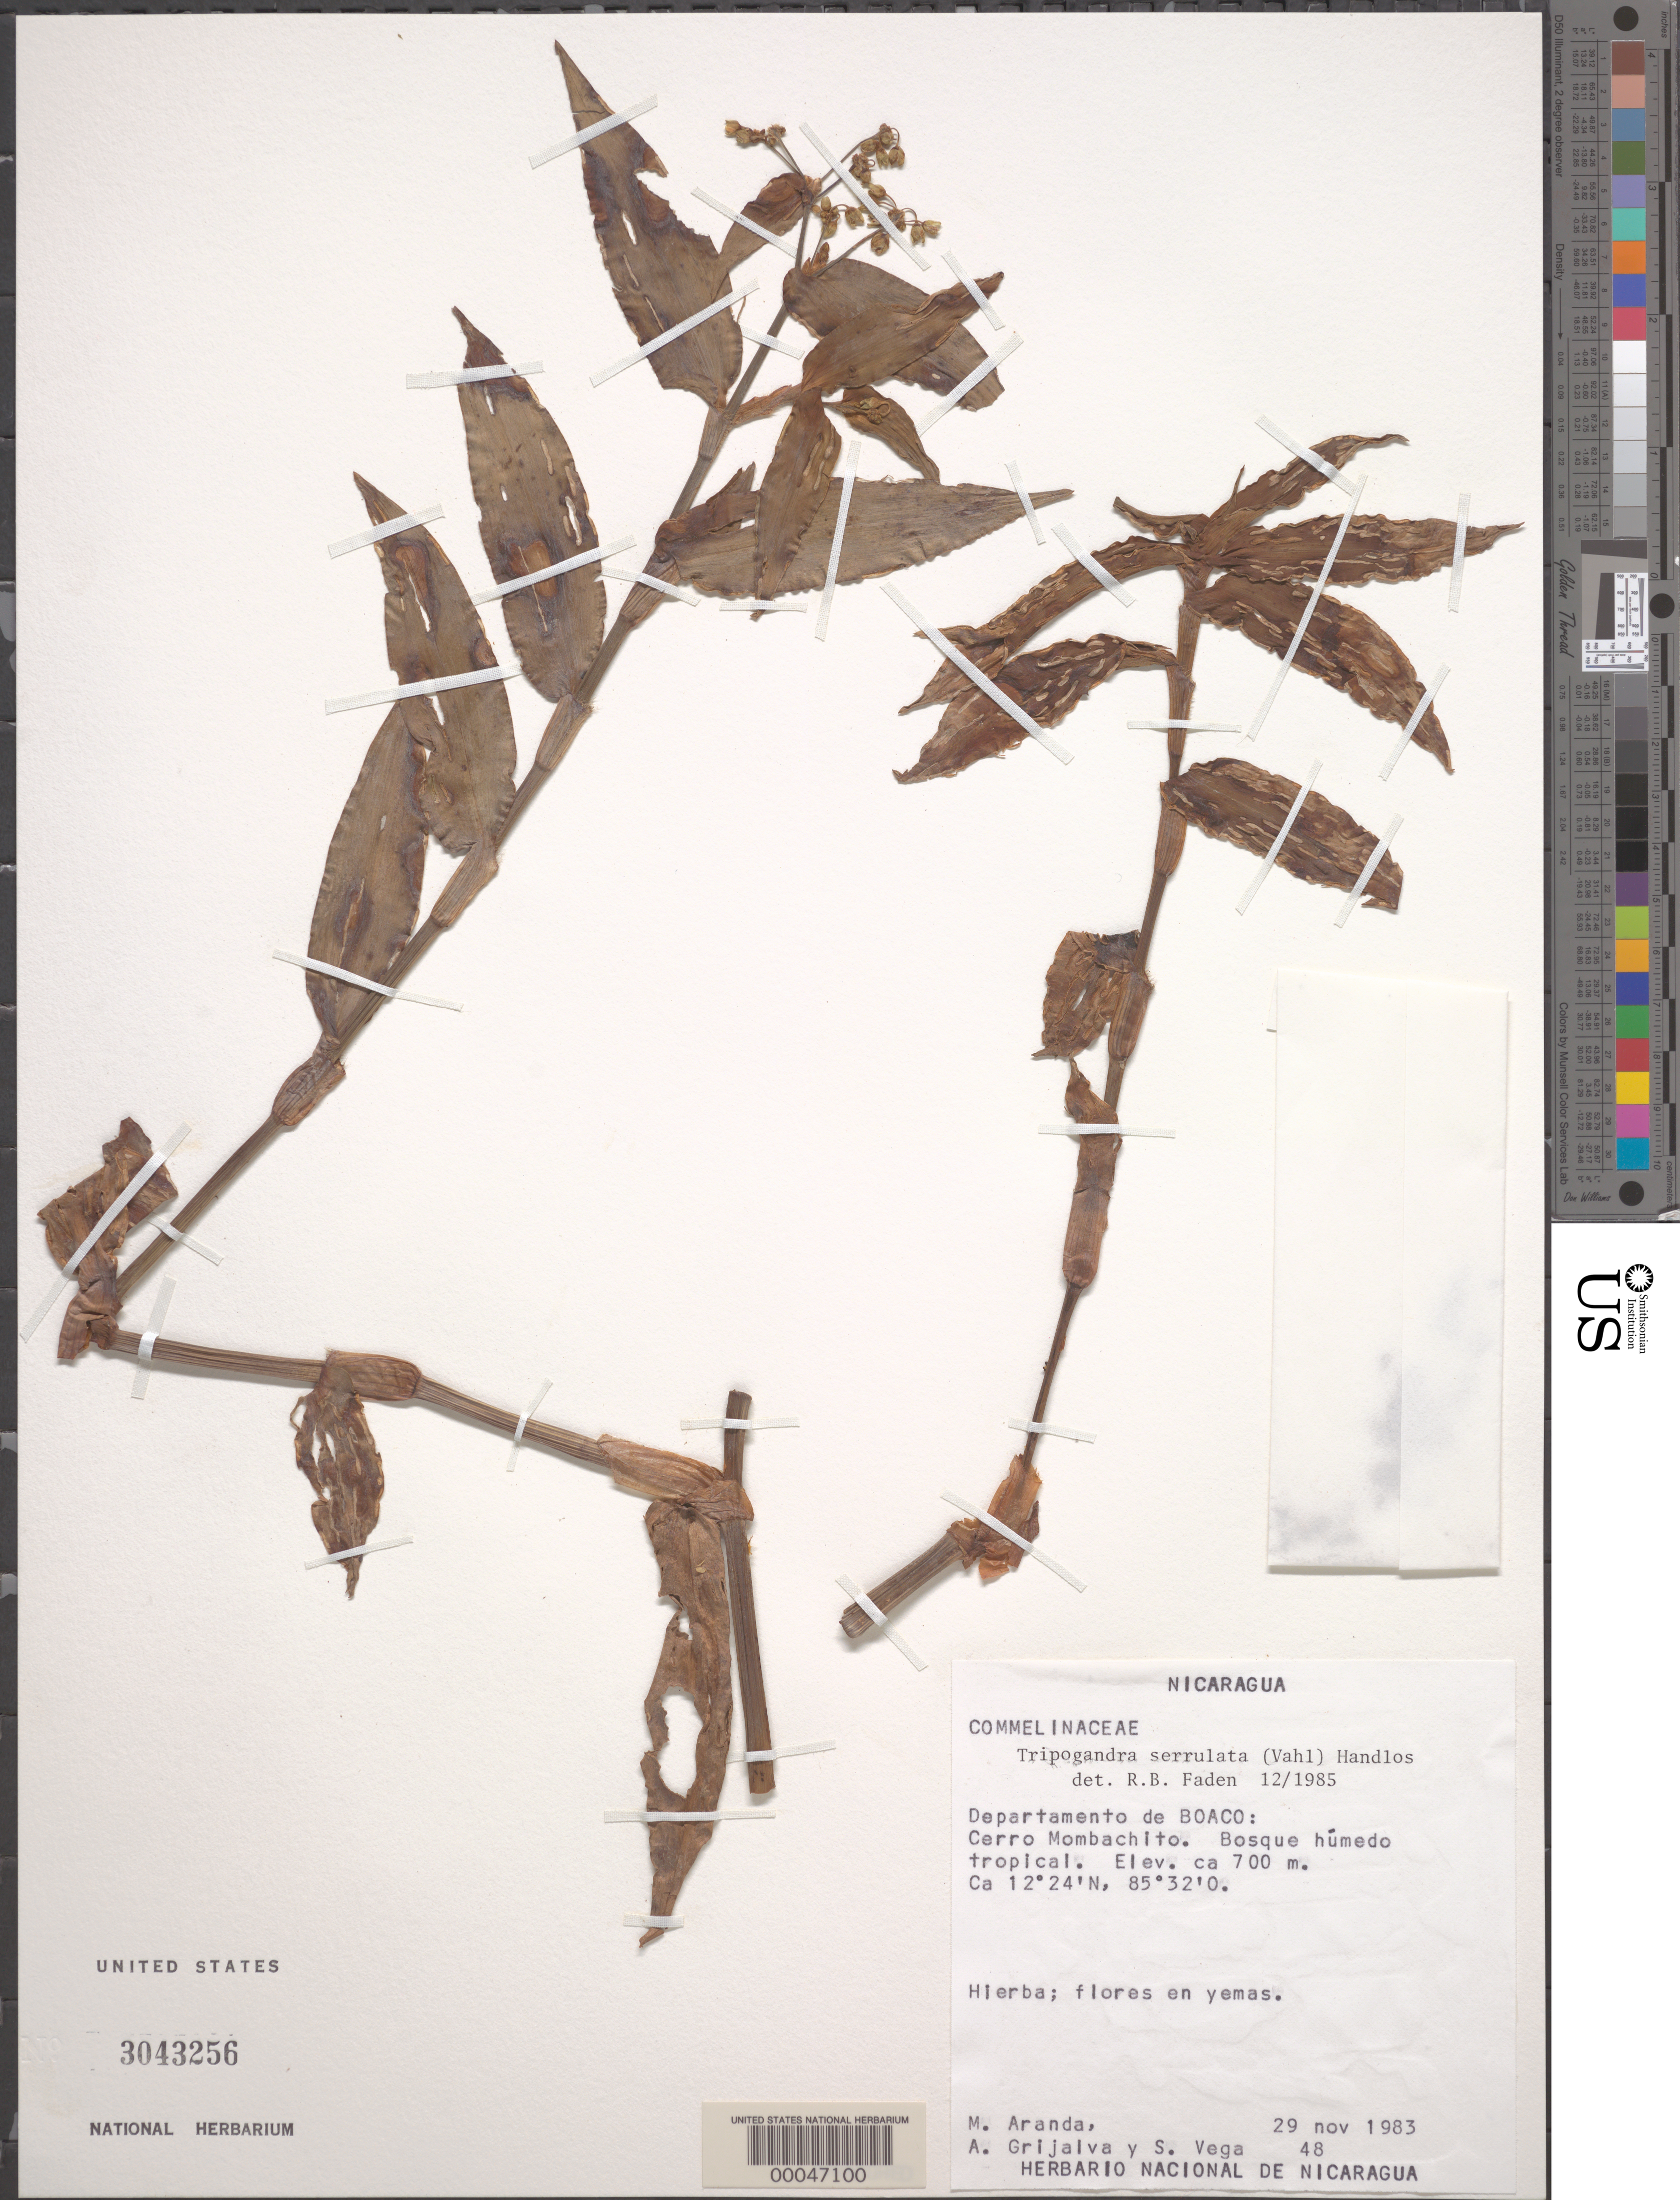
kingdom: Plantae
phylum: Tracheophyta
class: Liliopsida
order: Commelinales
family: Commelinaceae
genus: Tripogandra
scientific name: Tripogandra serrulata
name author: (Vahl) Handlos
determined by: Faden, Robert B., (US), Smithsonian Institution - National Museum of Natural History (UNITED STATES)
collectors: M. Aranda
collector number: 48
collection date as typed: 29 Nov 1983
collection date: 1983-11-29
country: Nicaragua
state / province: Boaco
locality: Cerro mombachito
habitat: Tropical forest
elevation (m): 700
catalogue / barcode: US 3043256